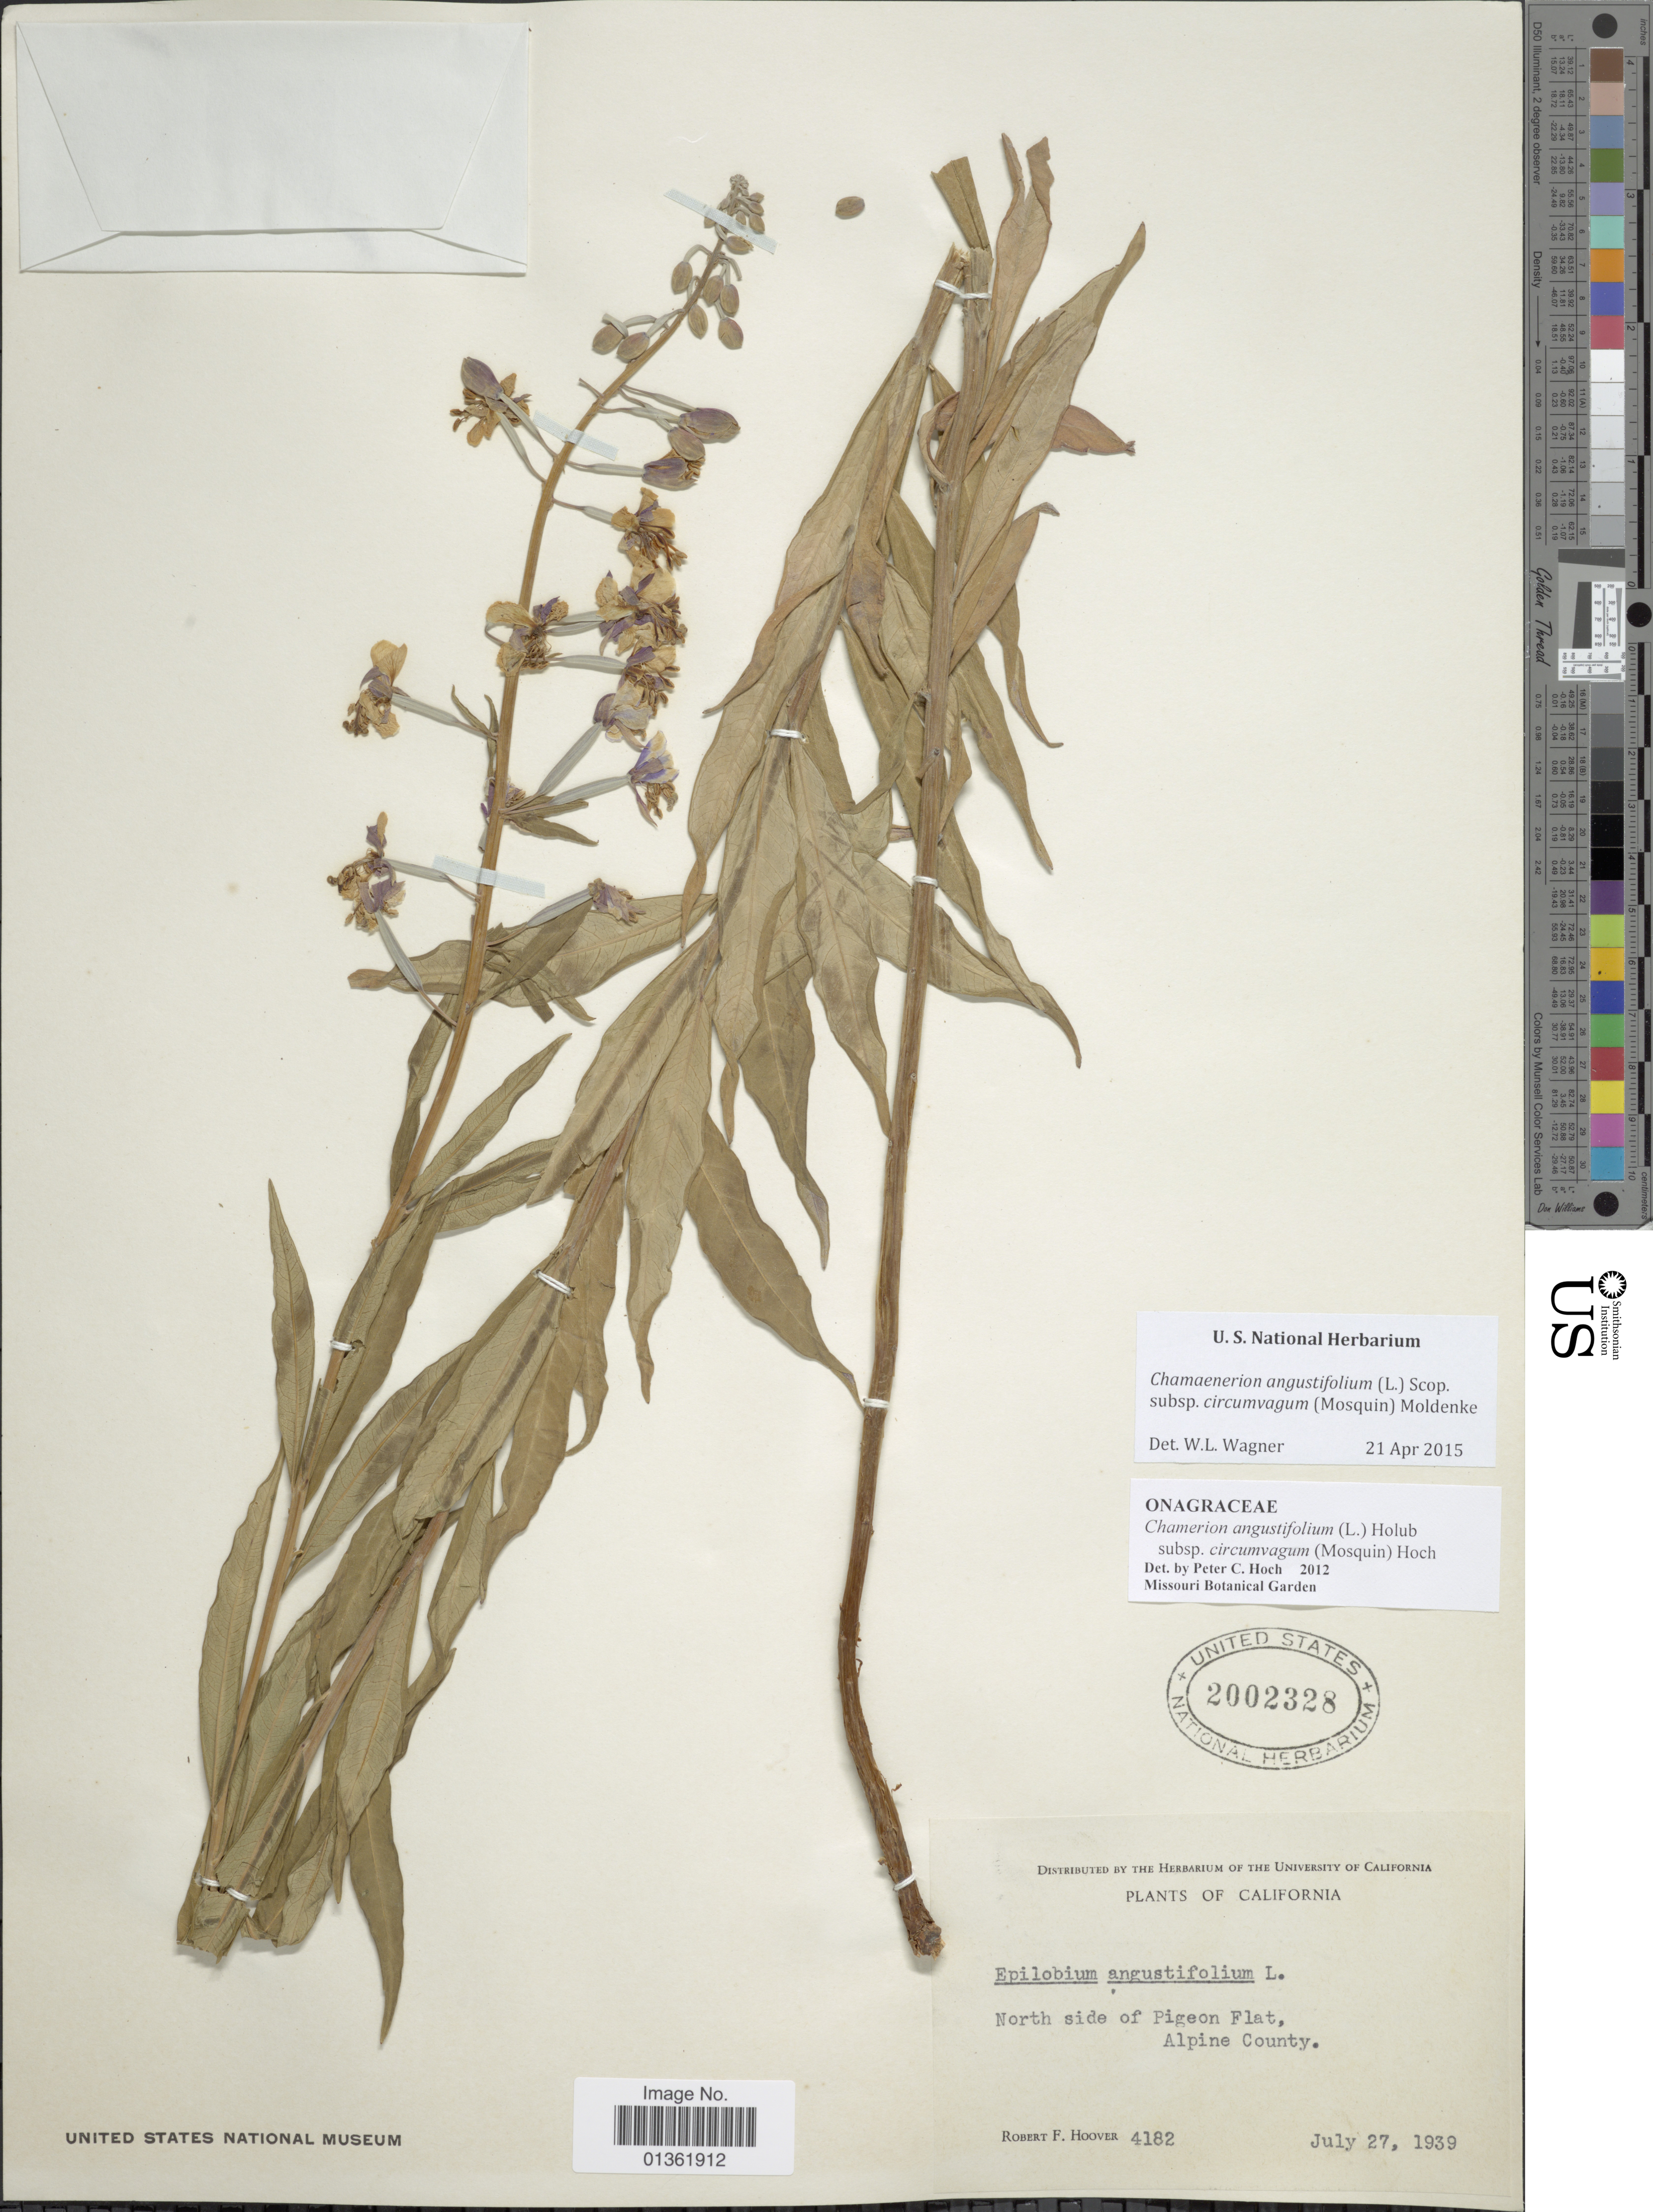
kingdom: Plantae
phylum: Tracheophyta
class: Magnoliopsida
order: Myrtales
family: Onagraceae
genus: Chamaenerion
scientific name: Chamaenerion angustifolium subsp. circumvagum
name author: (Mosquin) Moldenke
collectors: R. F. Hoover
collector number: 4182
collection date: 1939-07-27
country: United States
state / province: California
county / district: Alpine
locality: North side of Pigeon Flat, Alpine County.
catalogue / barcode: US 2002328